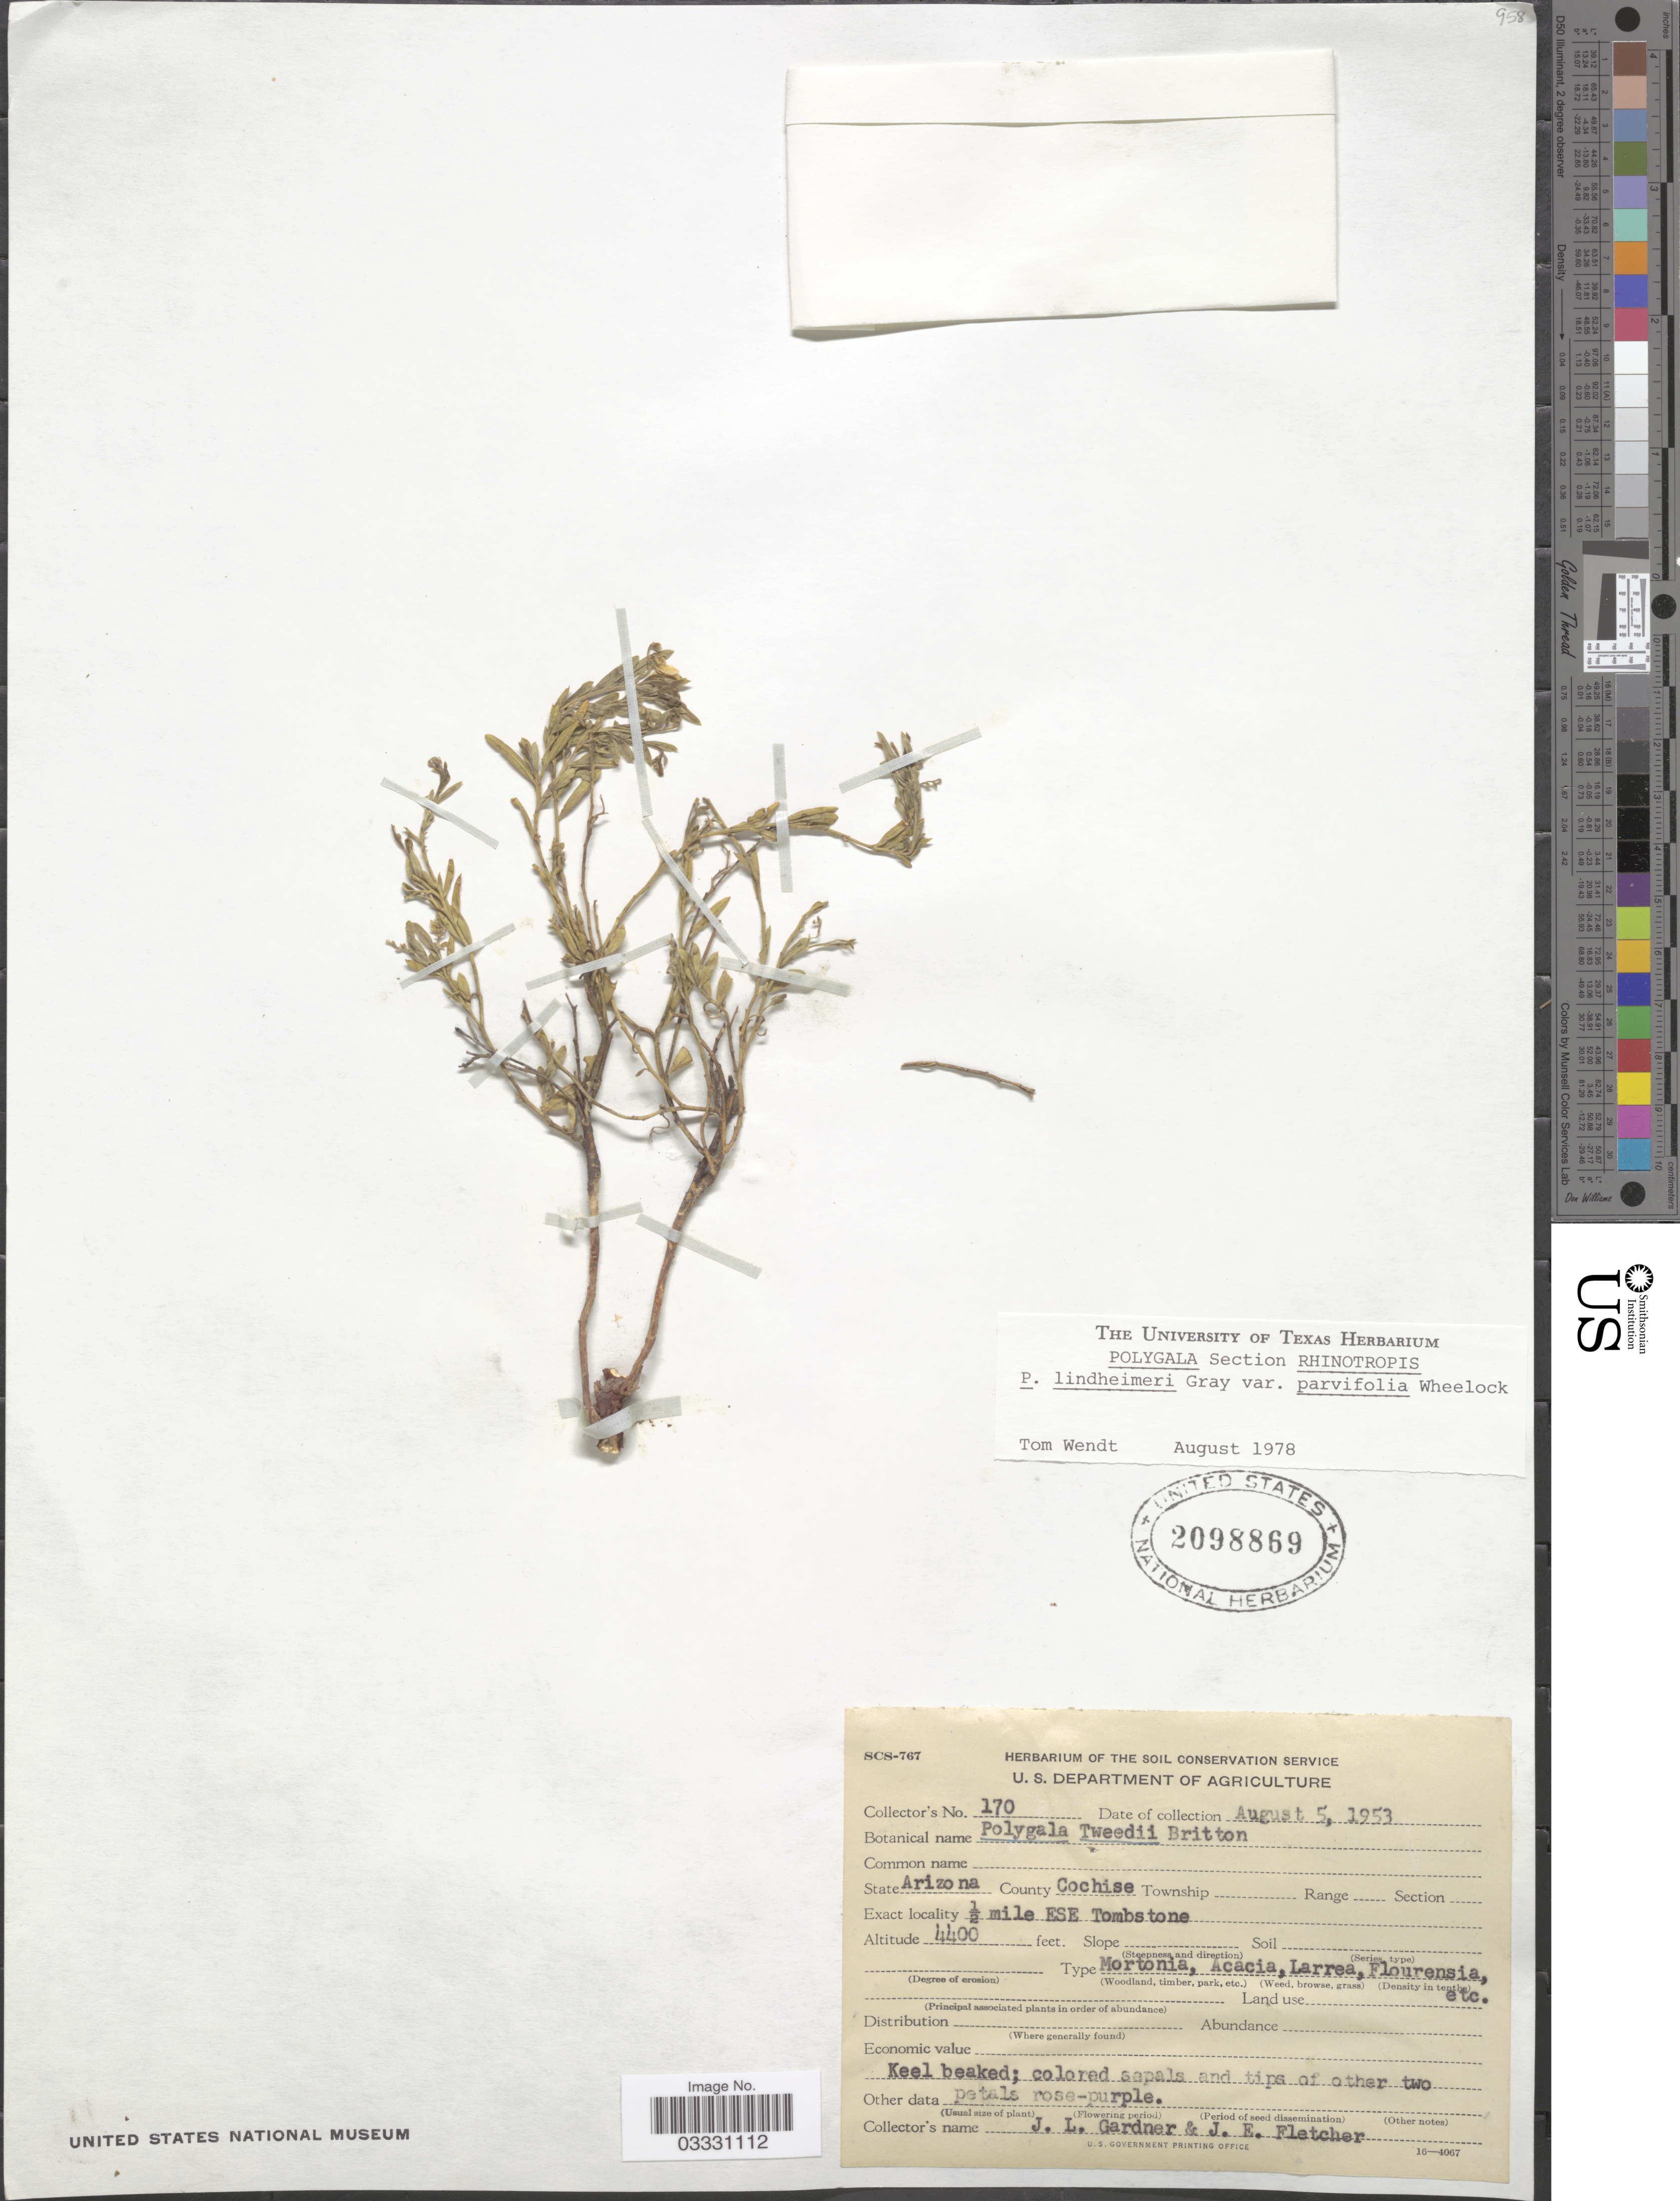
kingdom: Plantae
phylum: Tracheophyta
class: Magnoliopsida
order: Fabales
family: Polygalaceae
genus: Rhinotropis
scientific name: Rhinotropis lindheimeri var. parvifolia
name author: (Wheelock) J.R. Abbott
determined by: Strong, Mark T., (BOT), Smithsonian Institution - National Museum of Natural History (UNITED STATES)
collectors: J. L. Gardner & J. Fletcher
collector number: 170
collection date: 1953-08-05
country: United States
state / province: Arizona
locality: County Cochise. ½ mile ESE Tombstone.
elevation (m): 1341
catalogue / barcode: US 2098869